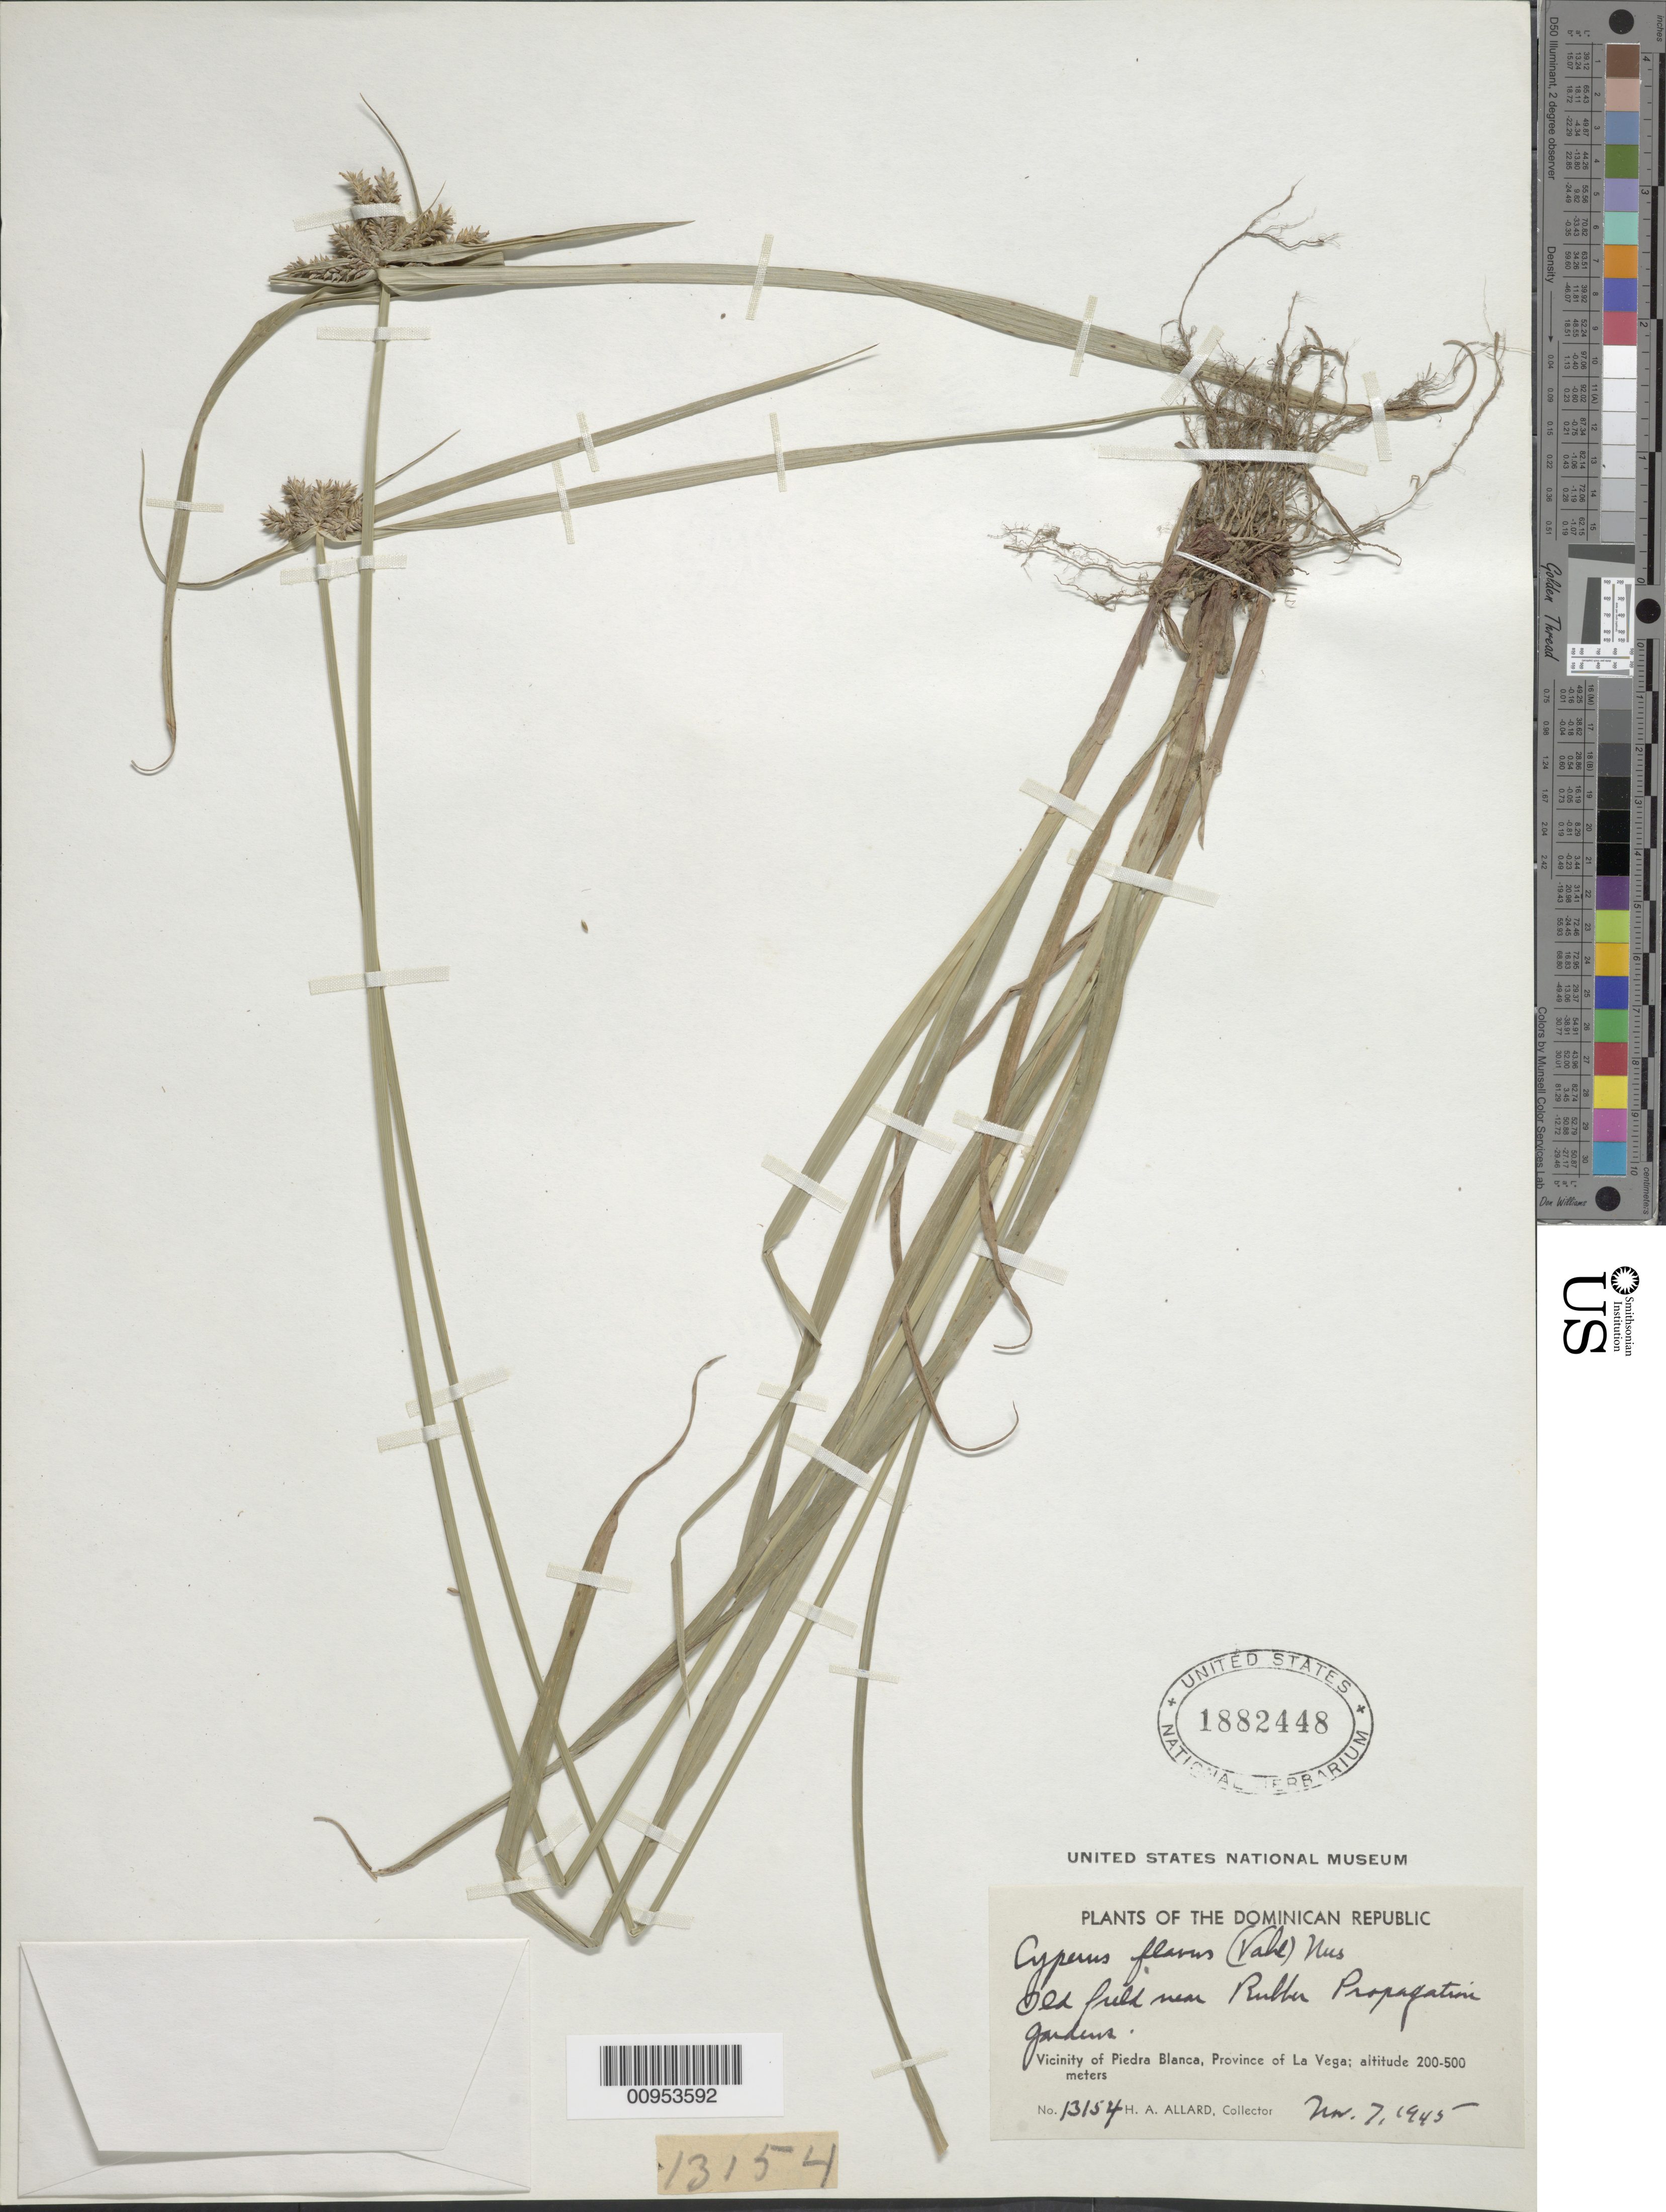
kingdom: Plantae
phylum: Tracheophyta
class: Liliopsida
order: Poales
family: Cyperaceae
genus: Cyperus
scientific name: Cyperus aggregatus var. aggregatus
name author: (Willd.) Endl.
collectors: H. A. Allard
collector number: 13154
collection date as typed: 07 Nov 1945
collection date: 1945-11-07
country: Dominican Republic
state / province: La Vega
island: Hispaniola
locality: Vicinity of Pieda Blanca, old field near Rubber Propagation Gardens,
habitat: Old field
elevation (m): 200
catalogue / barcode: US 1882448